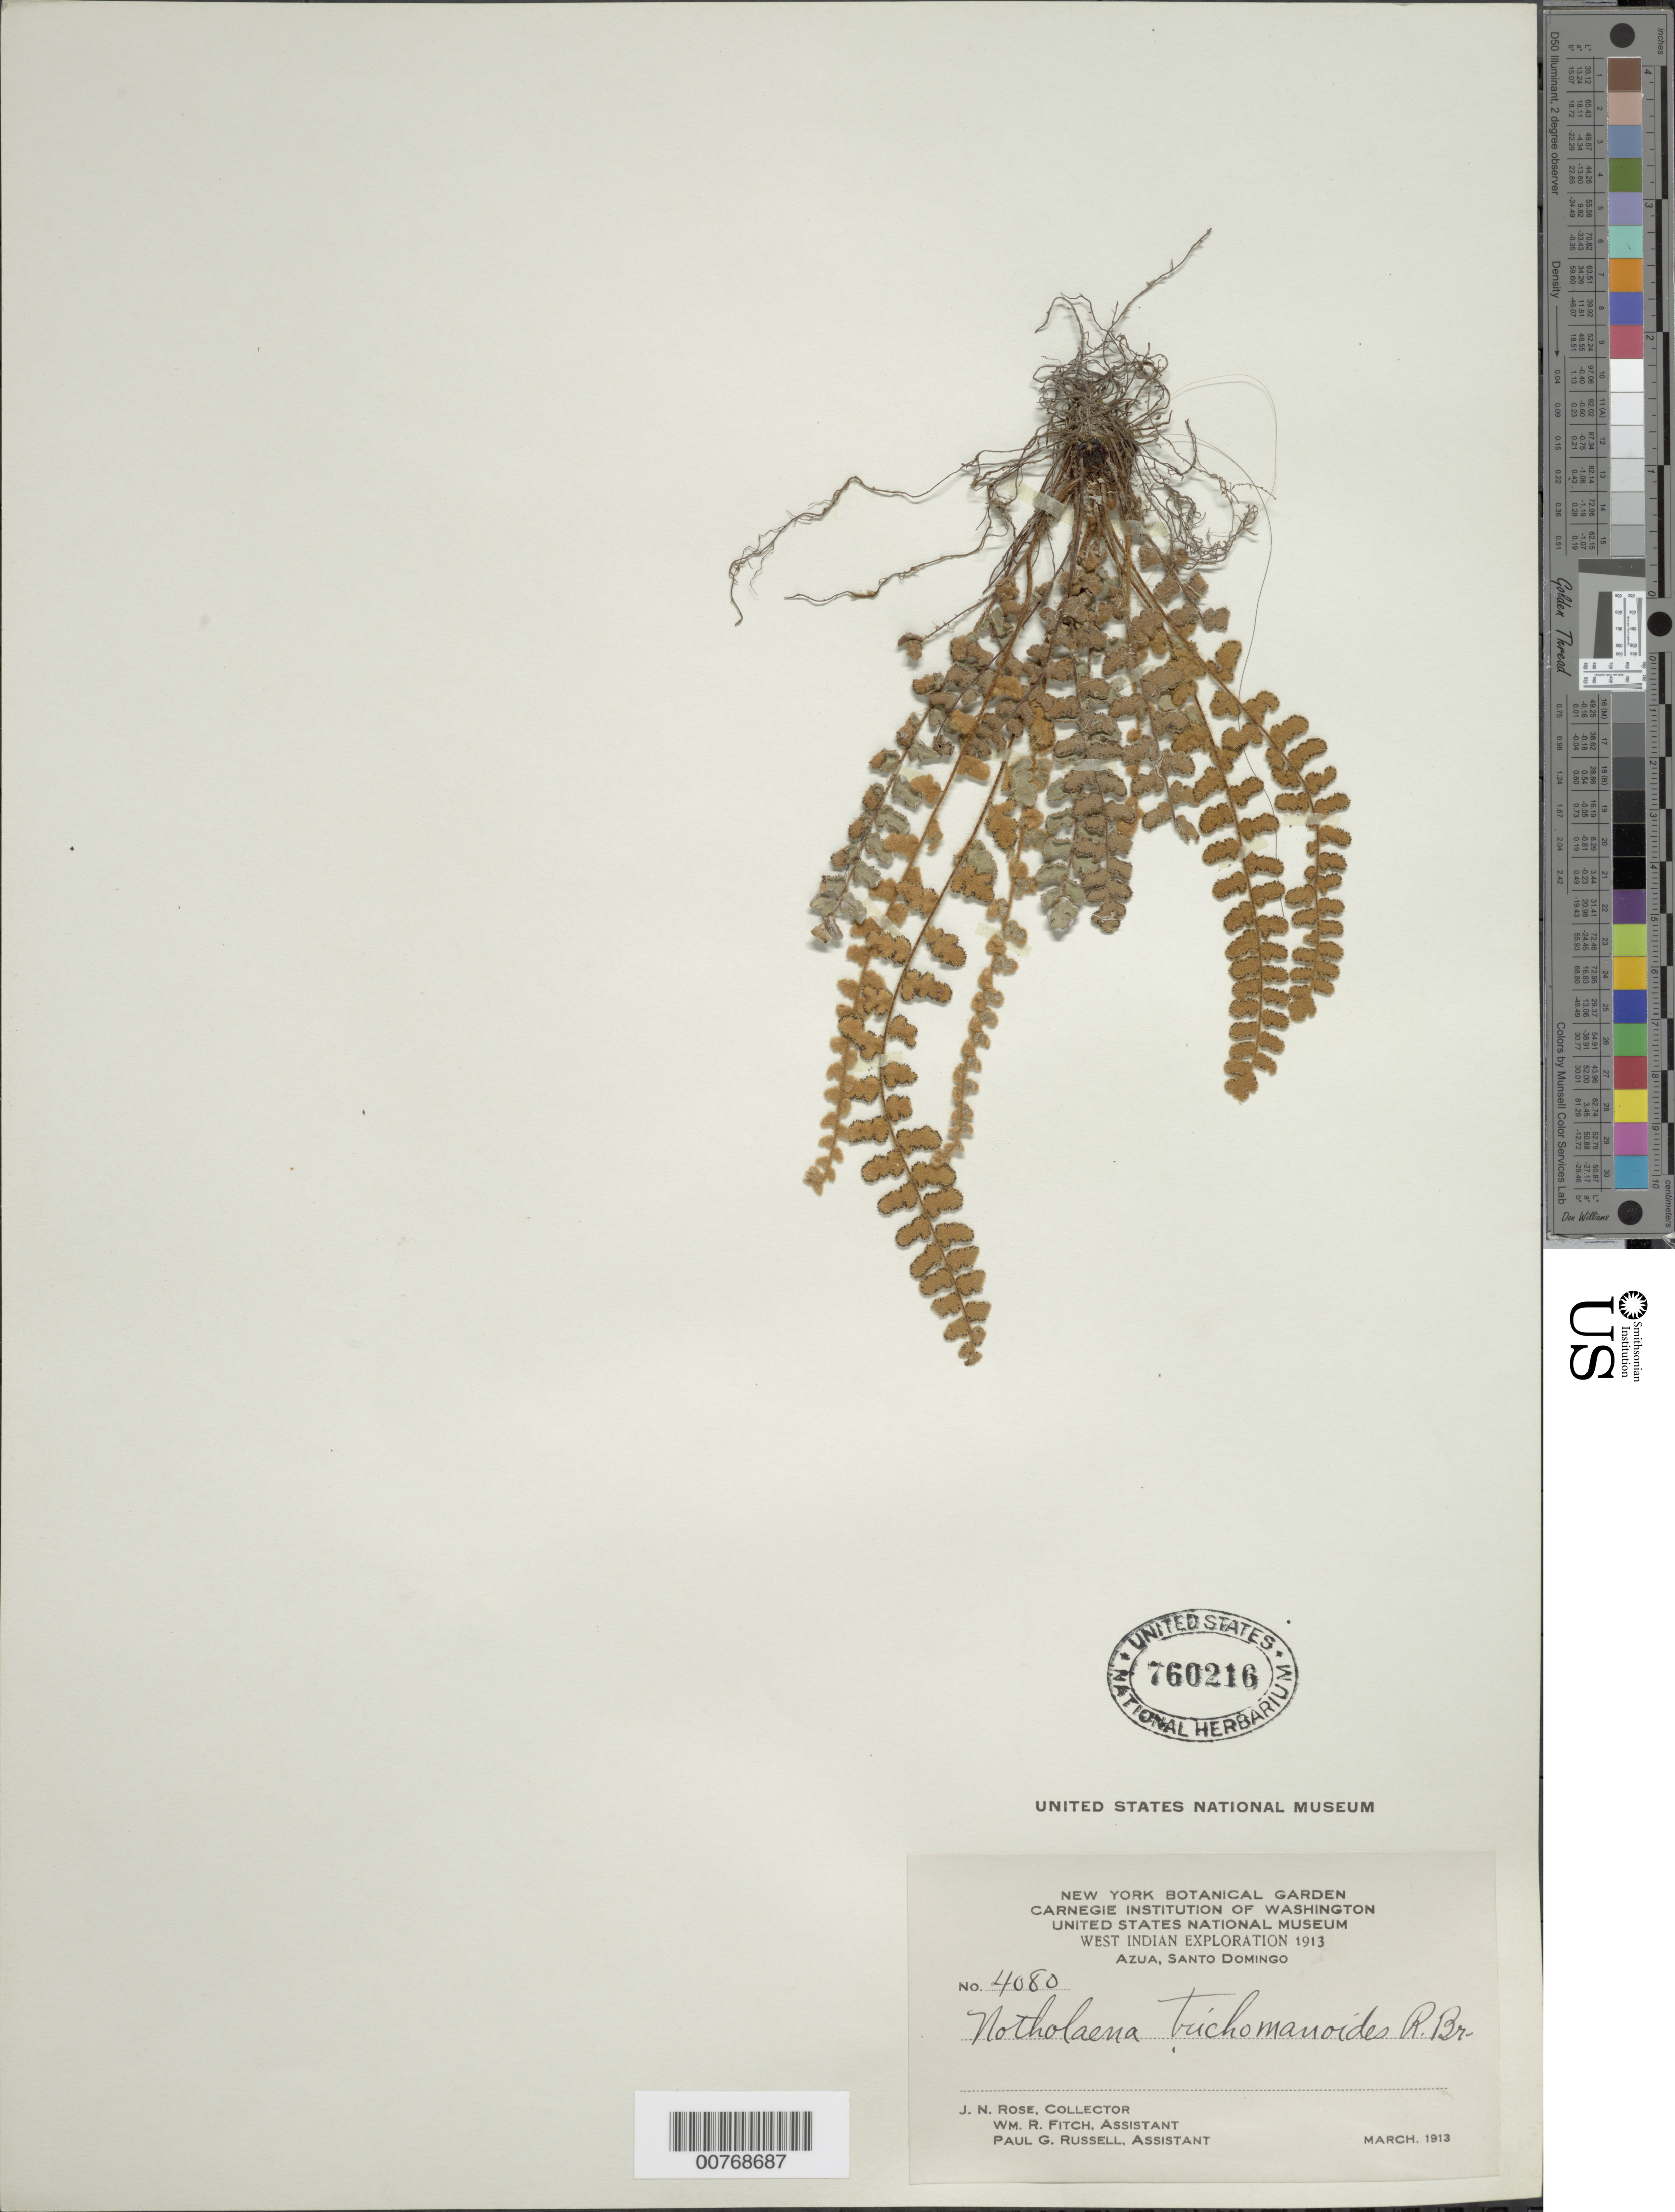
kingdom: Plantae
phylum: Tracheophyta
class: Polypodiopsida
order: Polypodiales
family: Pteridaceae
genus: Notholaena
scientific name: Notholaena trichomanoides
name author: (L.) Desv.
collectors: J. N. Rose, W. R. Fitch & P. G. Russell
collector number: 4080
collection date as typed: Mar 1913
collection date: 1913-03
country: Dominican Republic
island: Hispaniola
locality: Azua, Santo Domingo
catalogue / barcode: US 760216